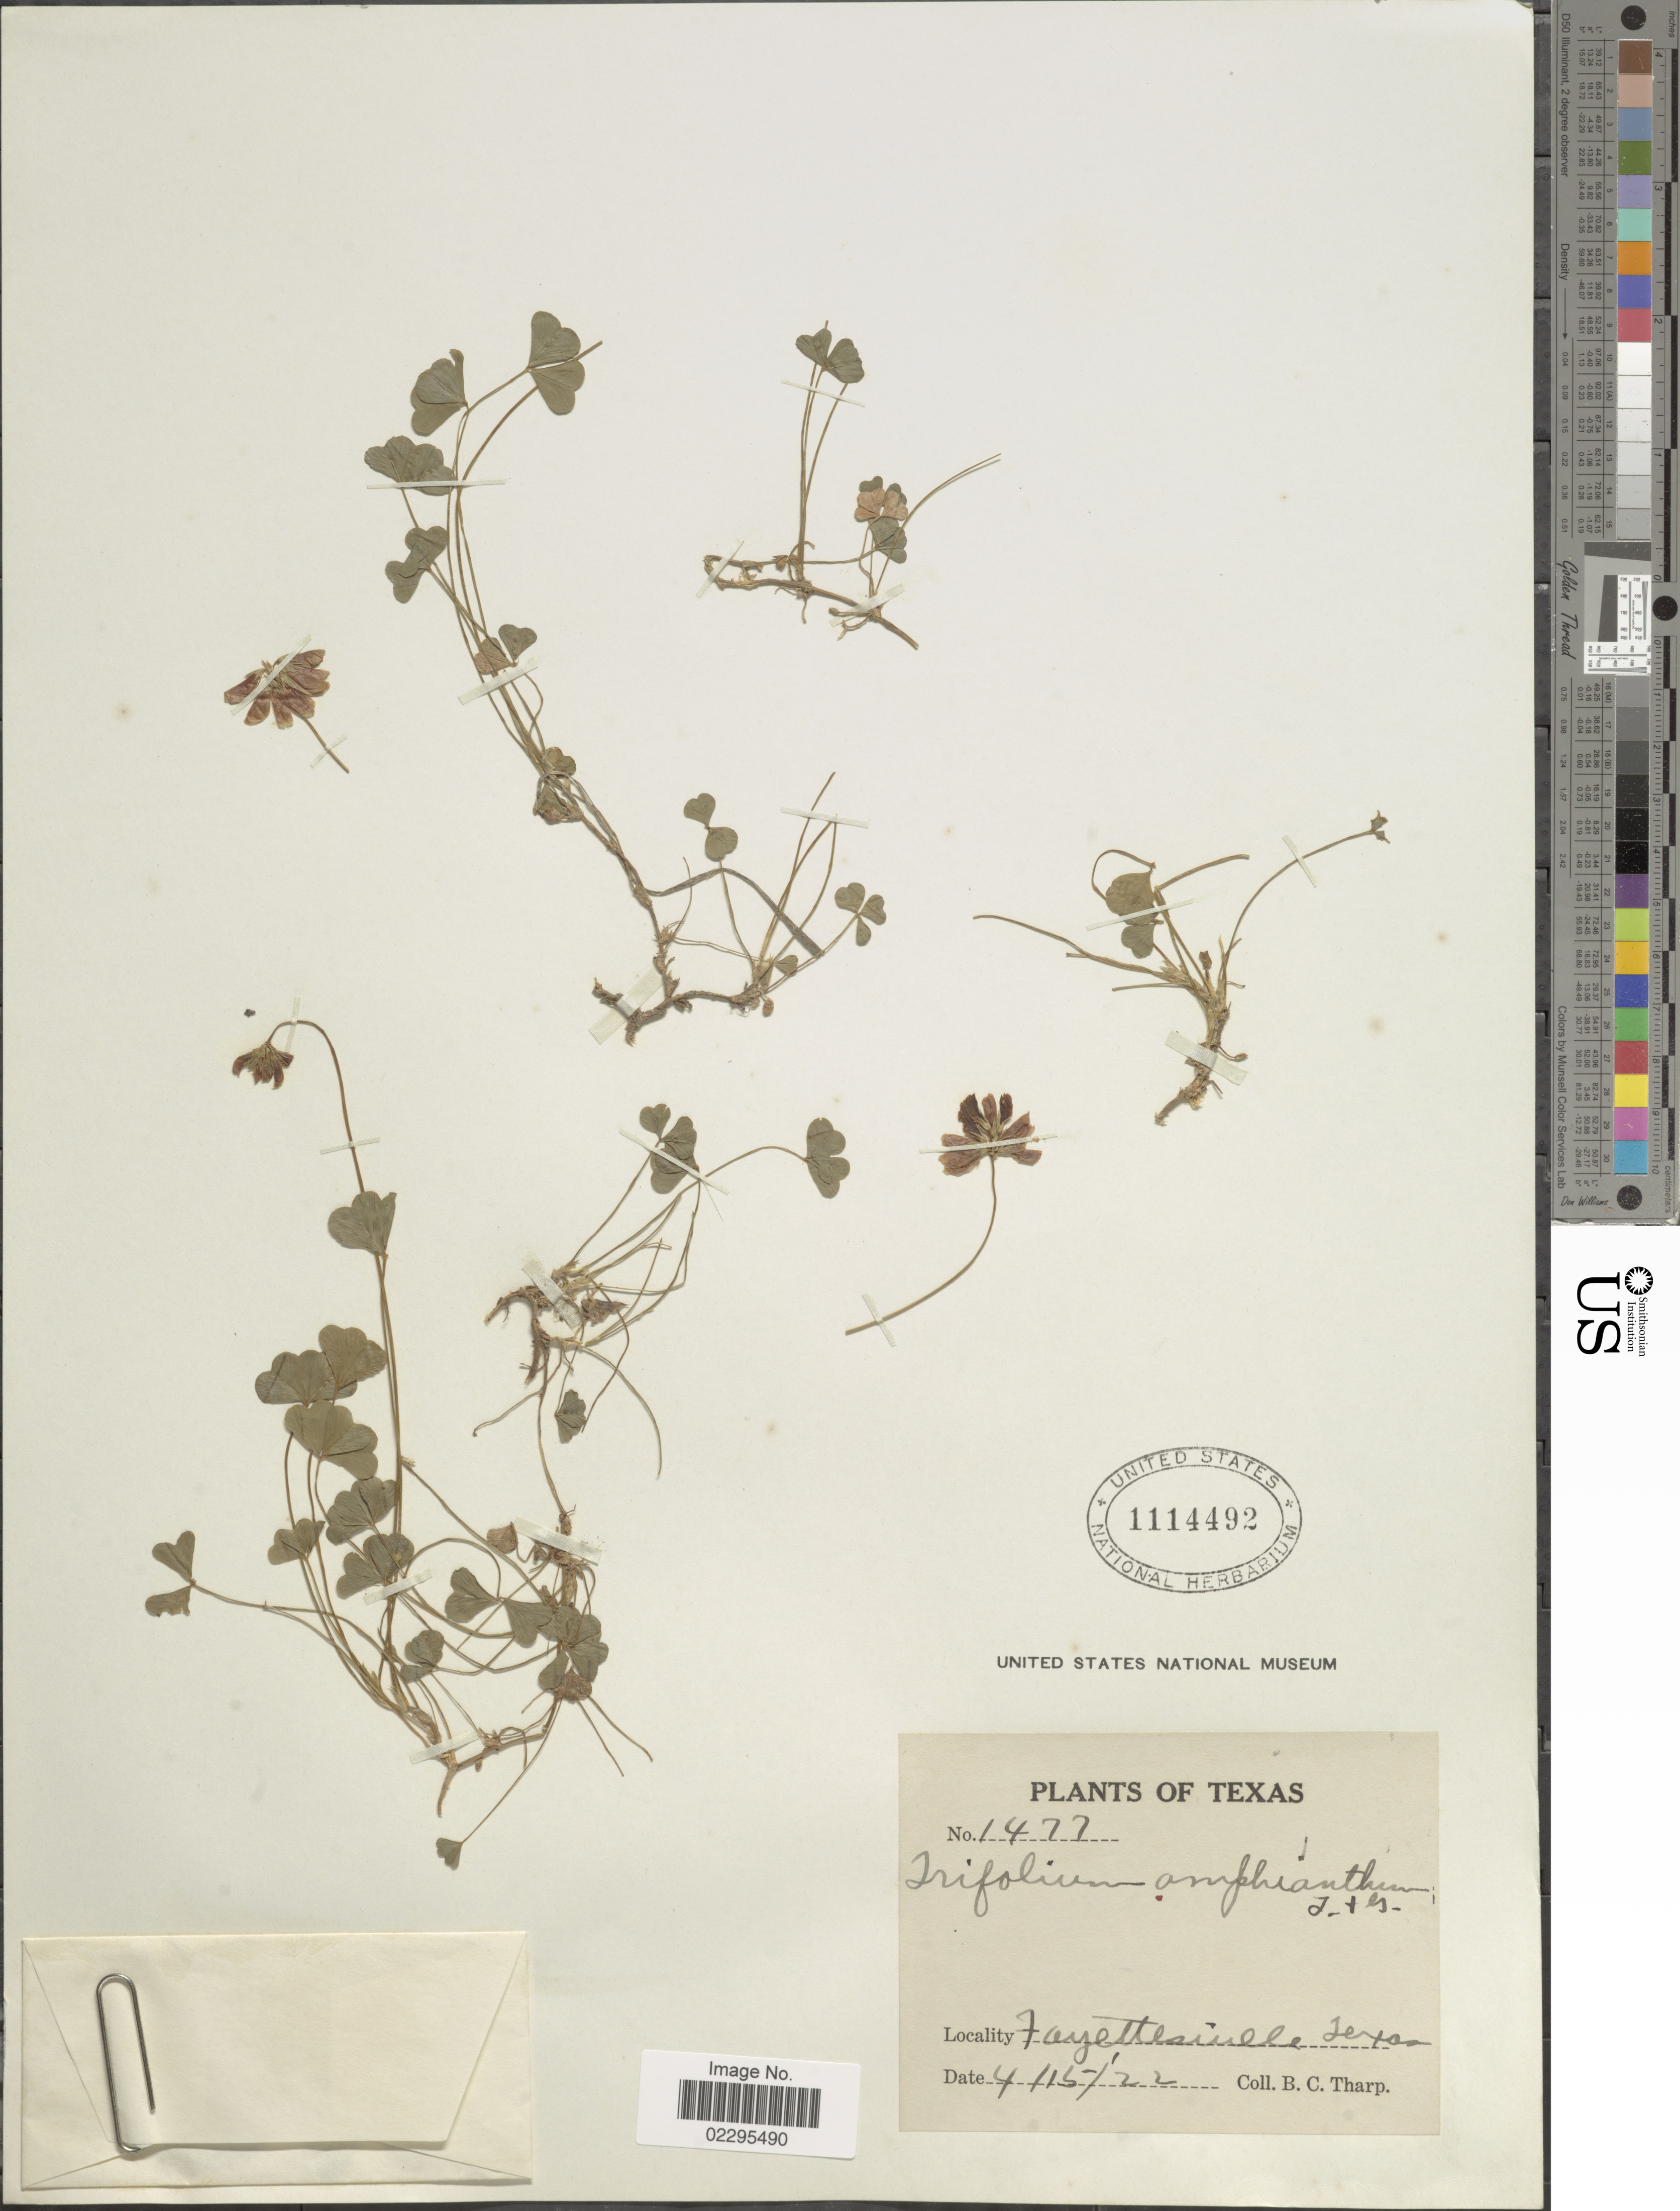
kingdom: Plantae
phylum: Tracheophyta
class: Magnoliopsida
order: Fabales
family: Fabaceae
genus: Trifolium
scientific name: Trifolium amphianthum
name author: Torr. & A. Gray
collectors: B. C. Tharp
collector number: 1477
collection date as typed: Transcribed d/m/y: 15/4/22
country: United States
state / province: Texas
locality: Fayettesville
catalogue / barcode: US 1114492